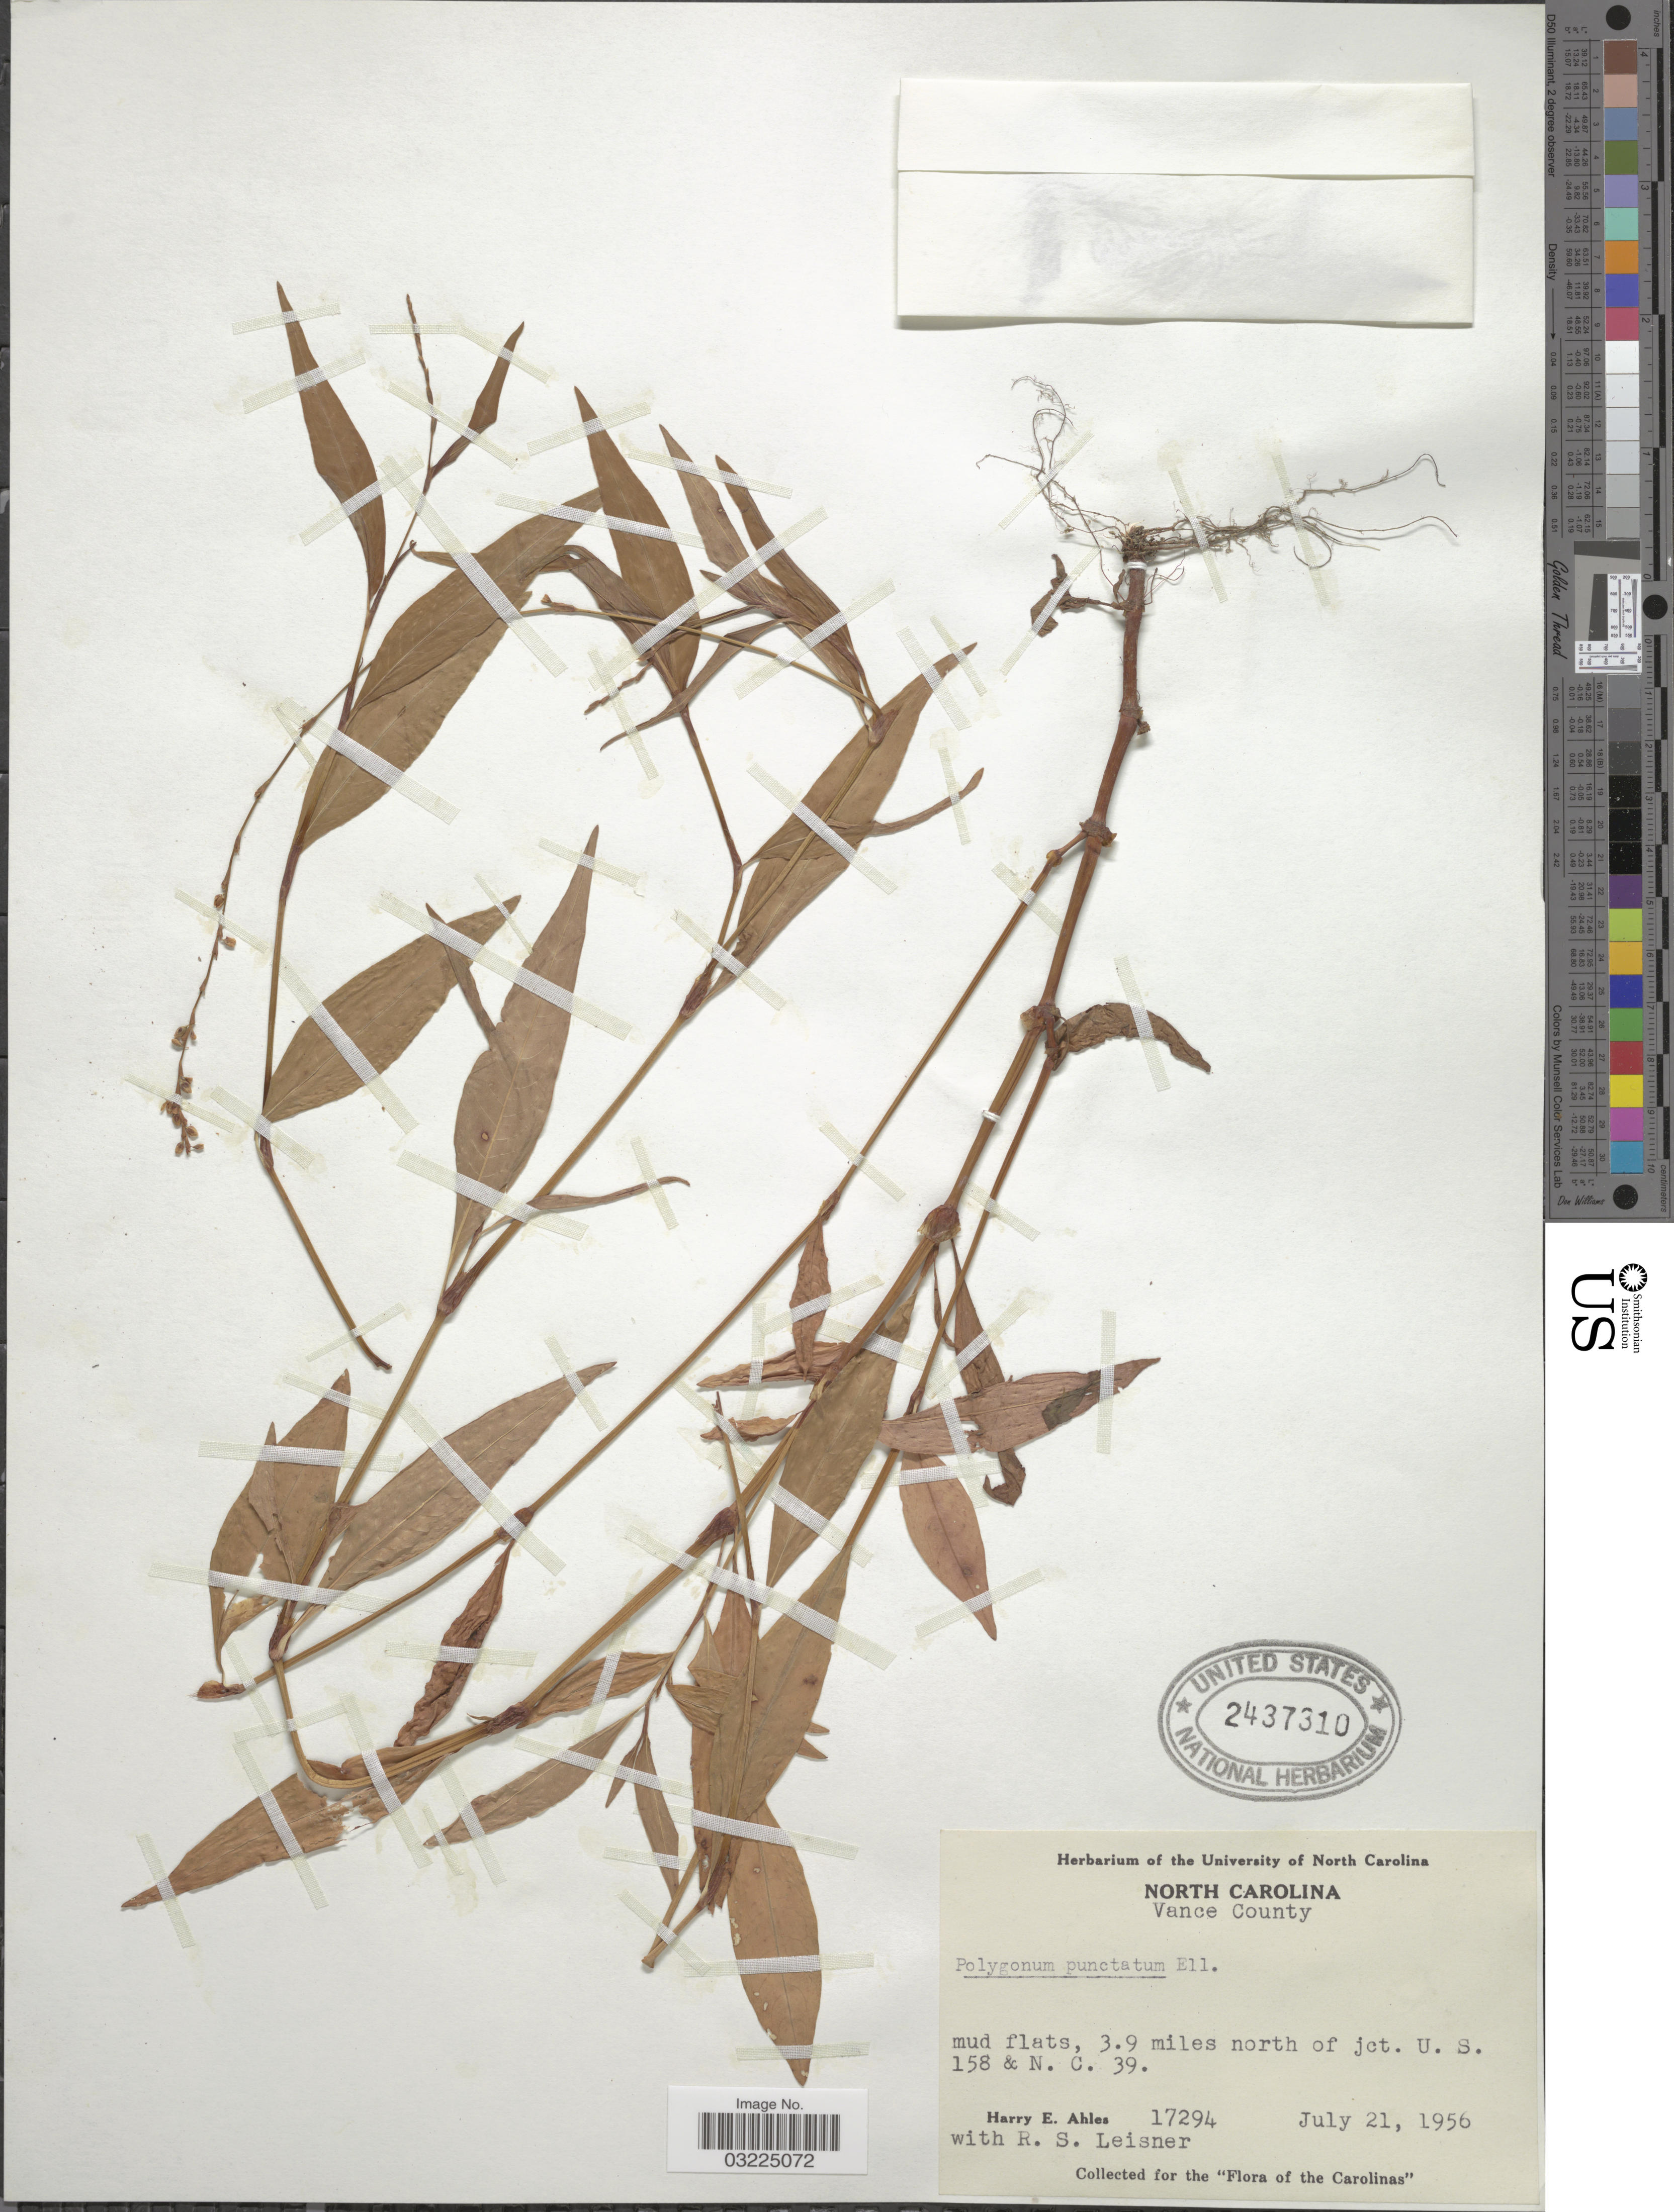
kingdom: Plantae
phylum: Tracheophyta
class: Magnoliopsida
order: Caryophyllales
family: Polygonaceae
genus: Persicaria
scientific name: Persicaria punctata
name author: (Elliott) Small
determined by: Atha, D. E.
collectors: H. E. Ahles & R. Leisner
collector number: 17294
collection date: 1956-07-21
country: United States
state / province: North Carolina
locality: Vance County, 3.9 miles north of jct. U.S. 158 & N.C. 39.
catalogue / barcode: US 2437310